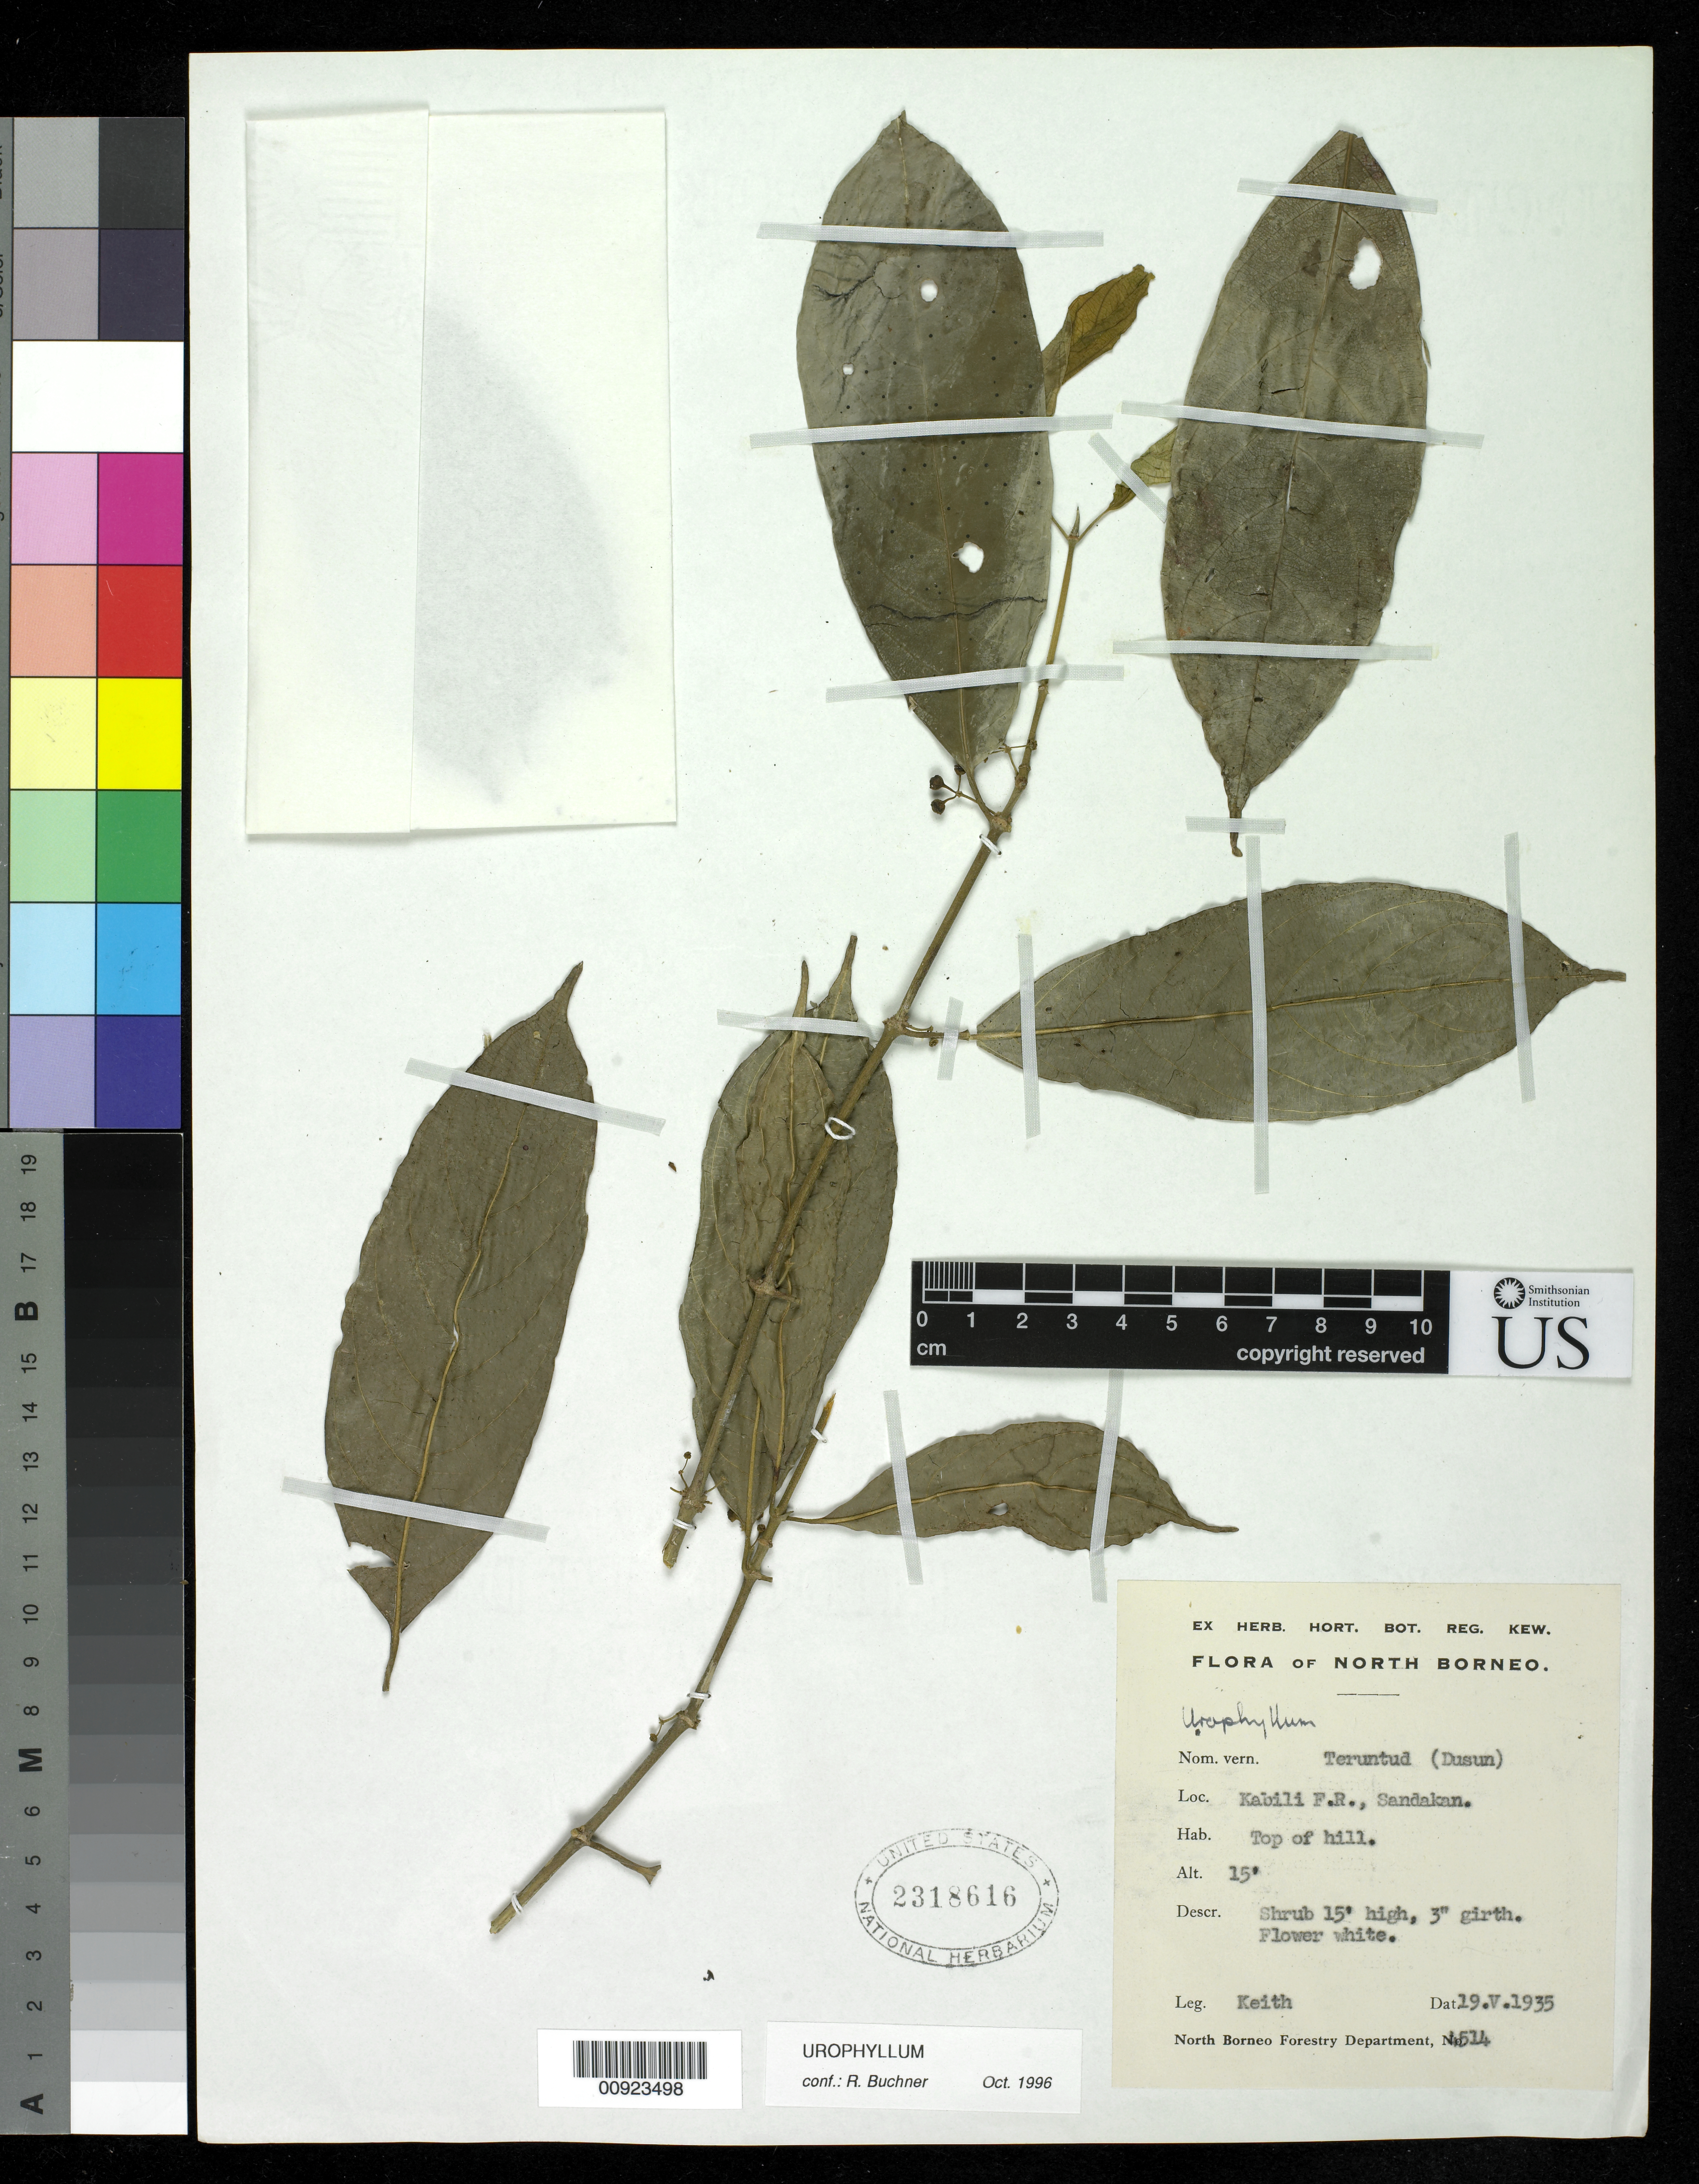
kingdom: Plantae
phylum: Tracheophyta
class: Magnoliopsida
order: Gentianales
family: Rubiaceae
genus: Urophyllum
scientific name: Urophyllum sp.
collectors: H. Keith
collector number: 4514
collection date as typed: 19 May 1935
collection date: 1935-05-19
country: Malaysia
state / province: Sabah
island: Borneo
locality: Kabili F.R., Sandakan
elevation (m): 5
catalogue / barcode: US 2318616